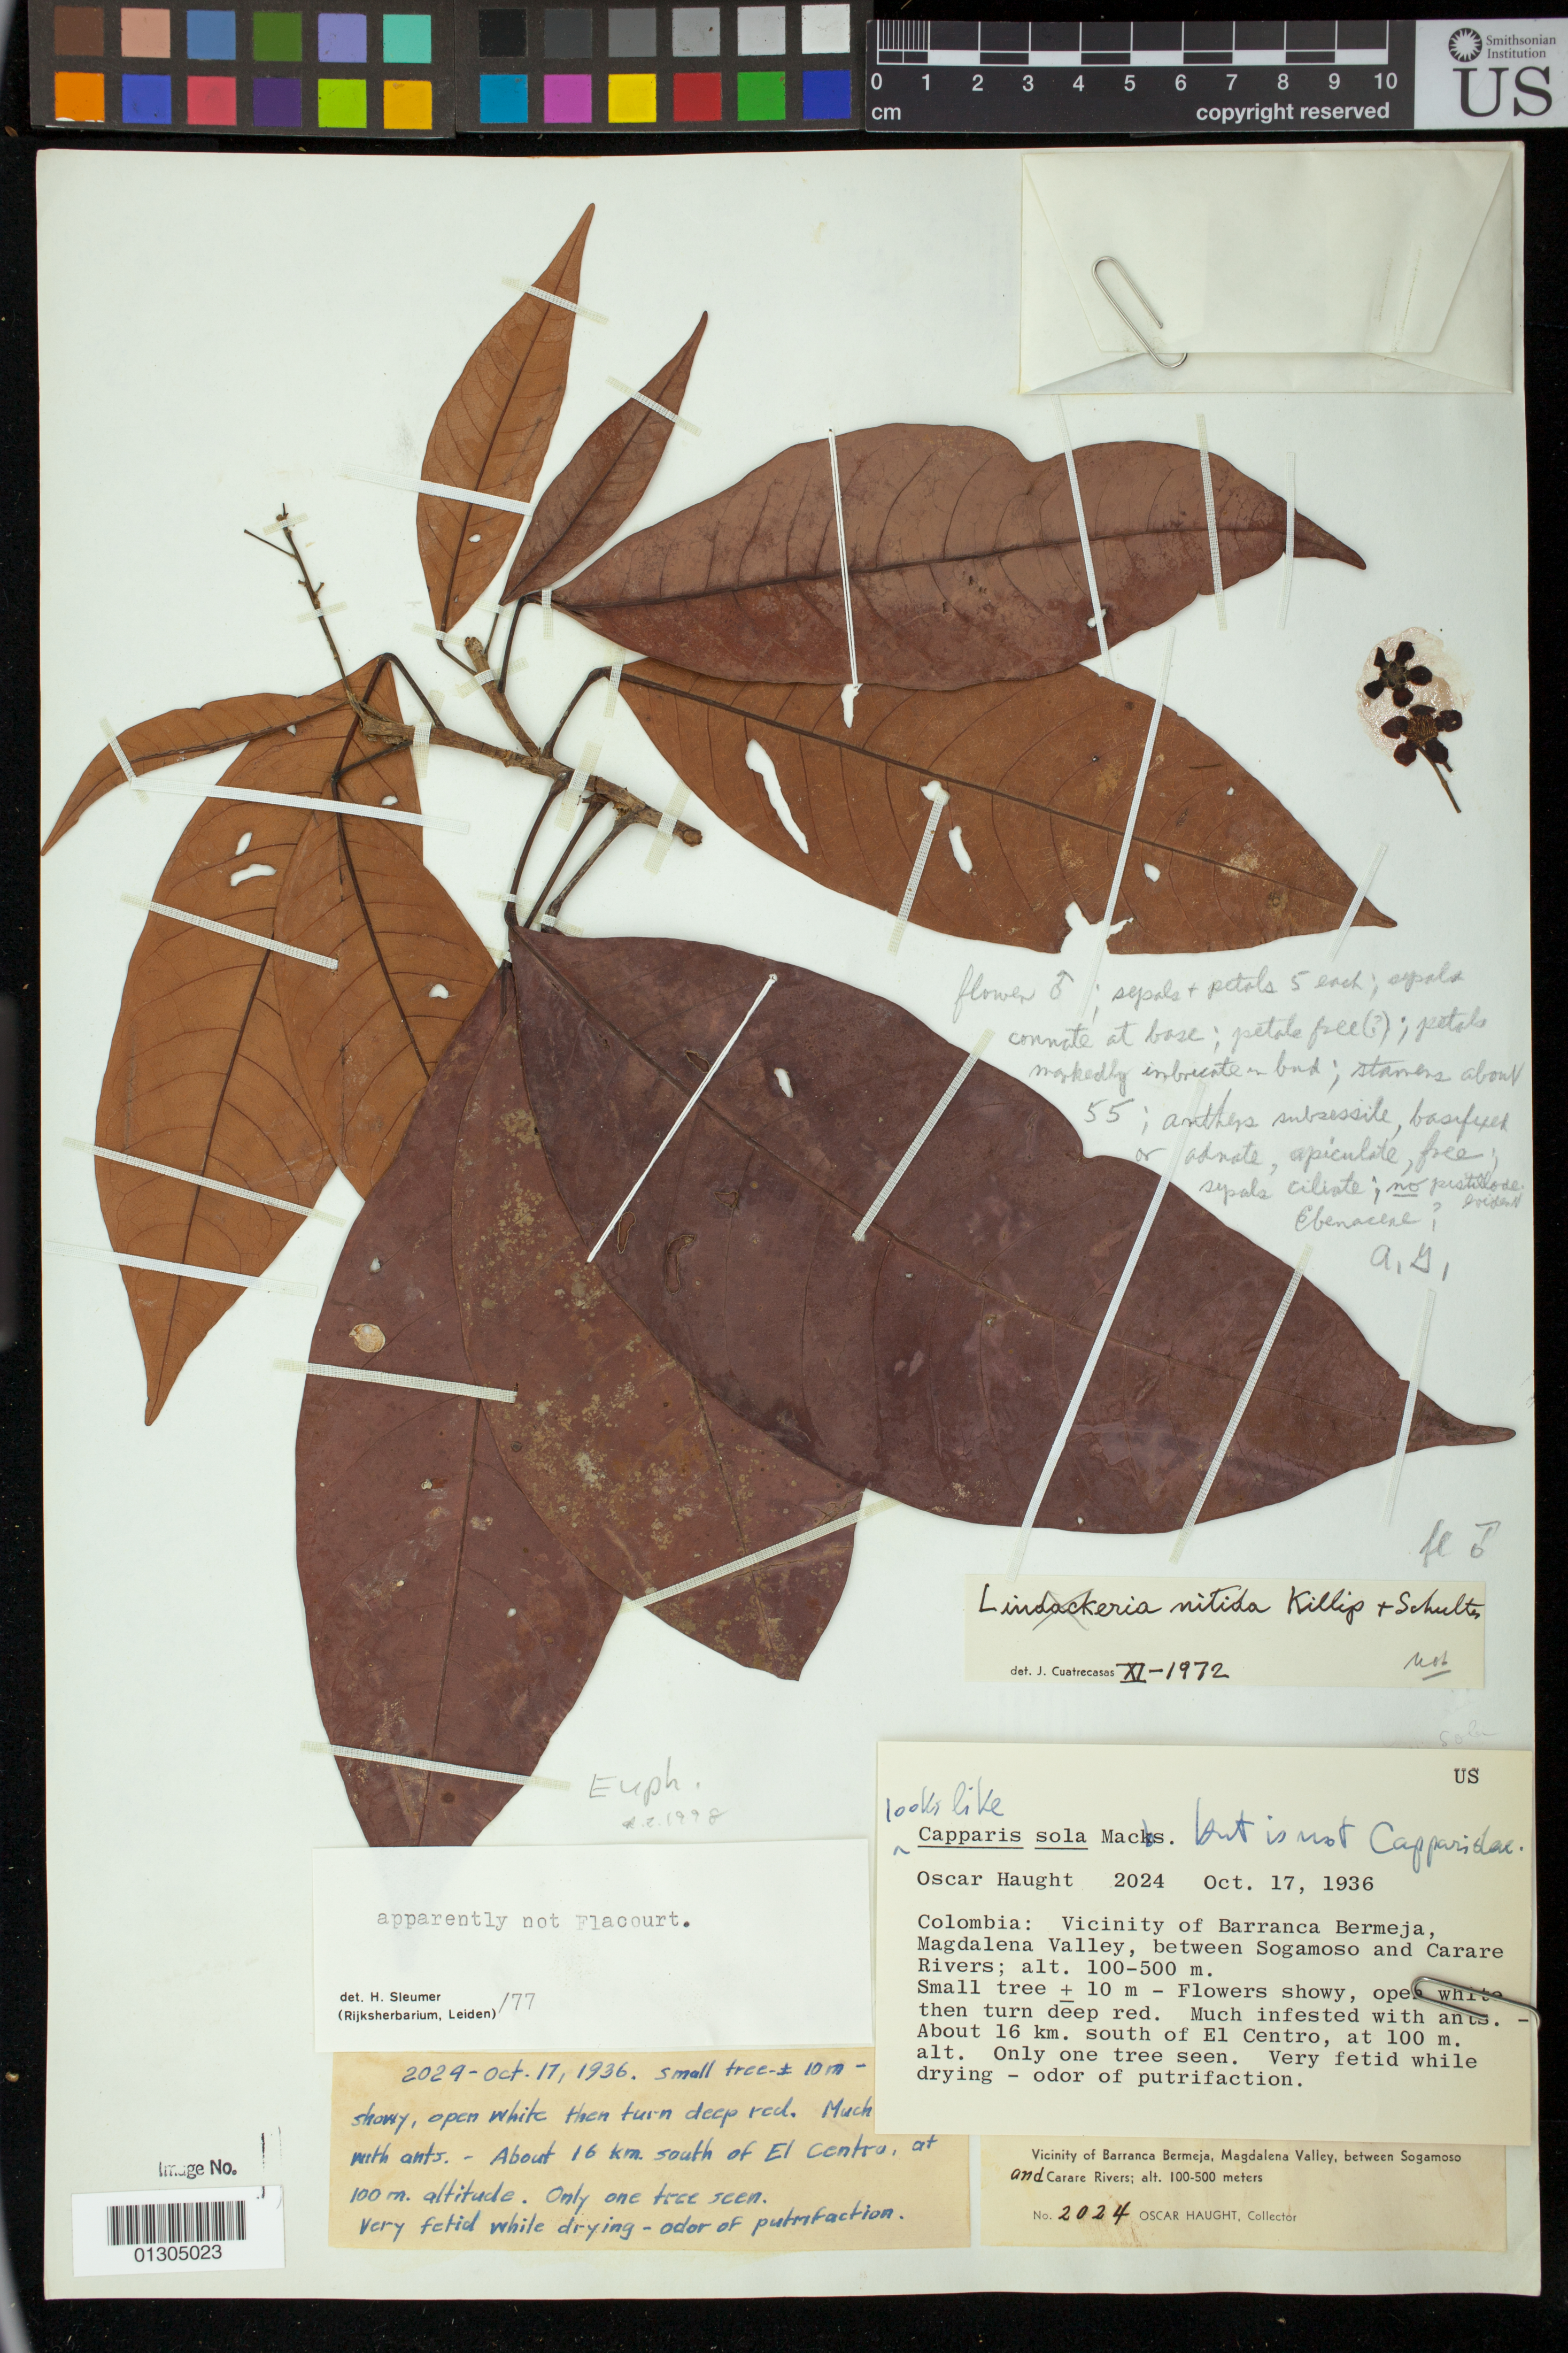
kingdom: Plantae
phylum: Tracheophyta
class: Magnoliopsida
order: Malpighiales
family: Euphorbiaceae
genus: Sagotia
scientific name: Sagotia sp.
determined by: Londoño-Echeverri, Y.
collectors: O. Haught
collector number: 2024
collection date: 1936-10-17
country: Colombia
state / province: Santander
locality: Vicinity of Barranca Bermeja [Barrancabermeja], Magdalena Valley, between Sogamosa and Carare Rivers; About 16 km. south of El Centro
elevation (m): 100